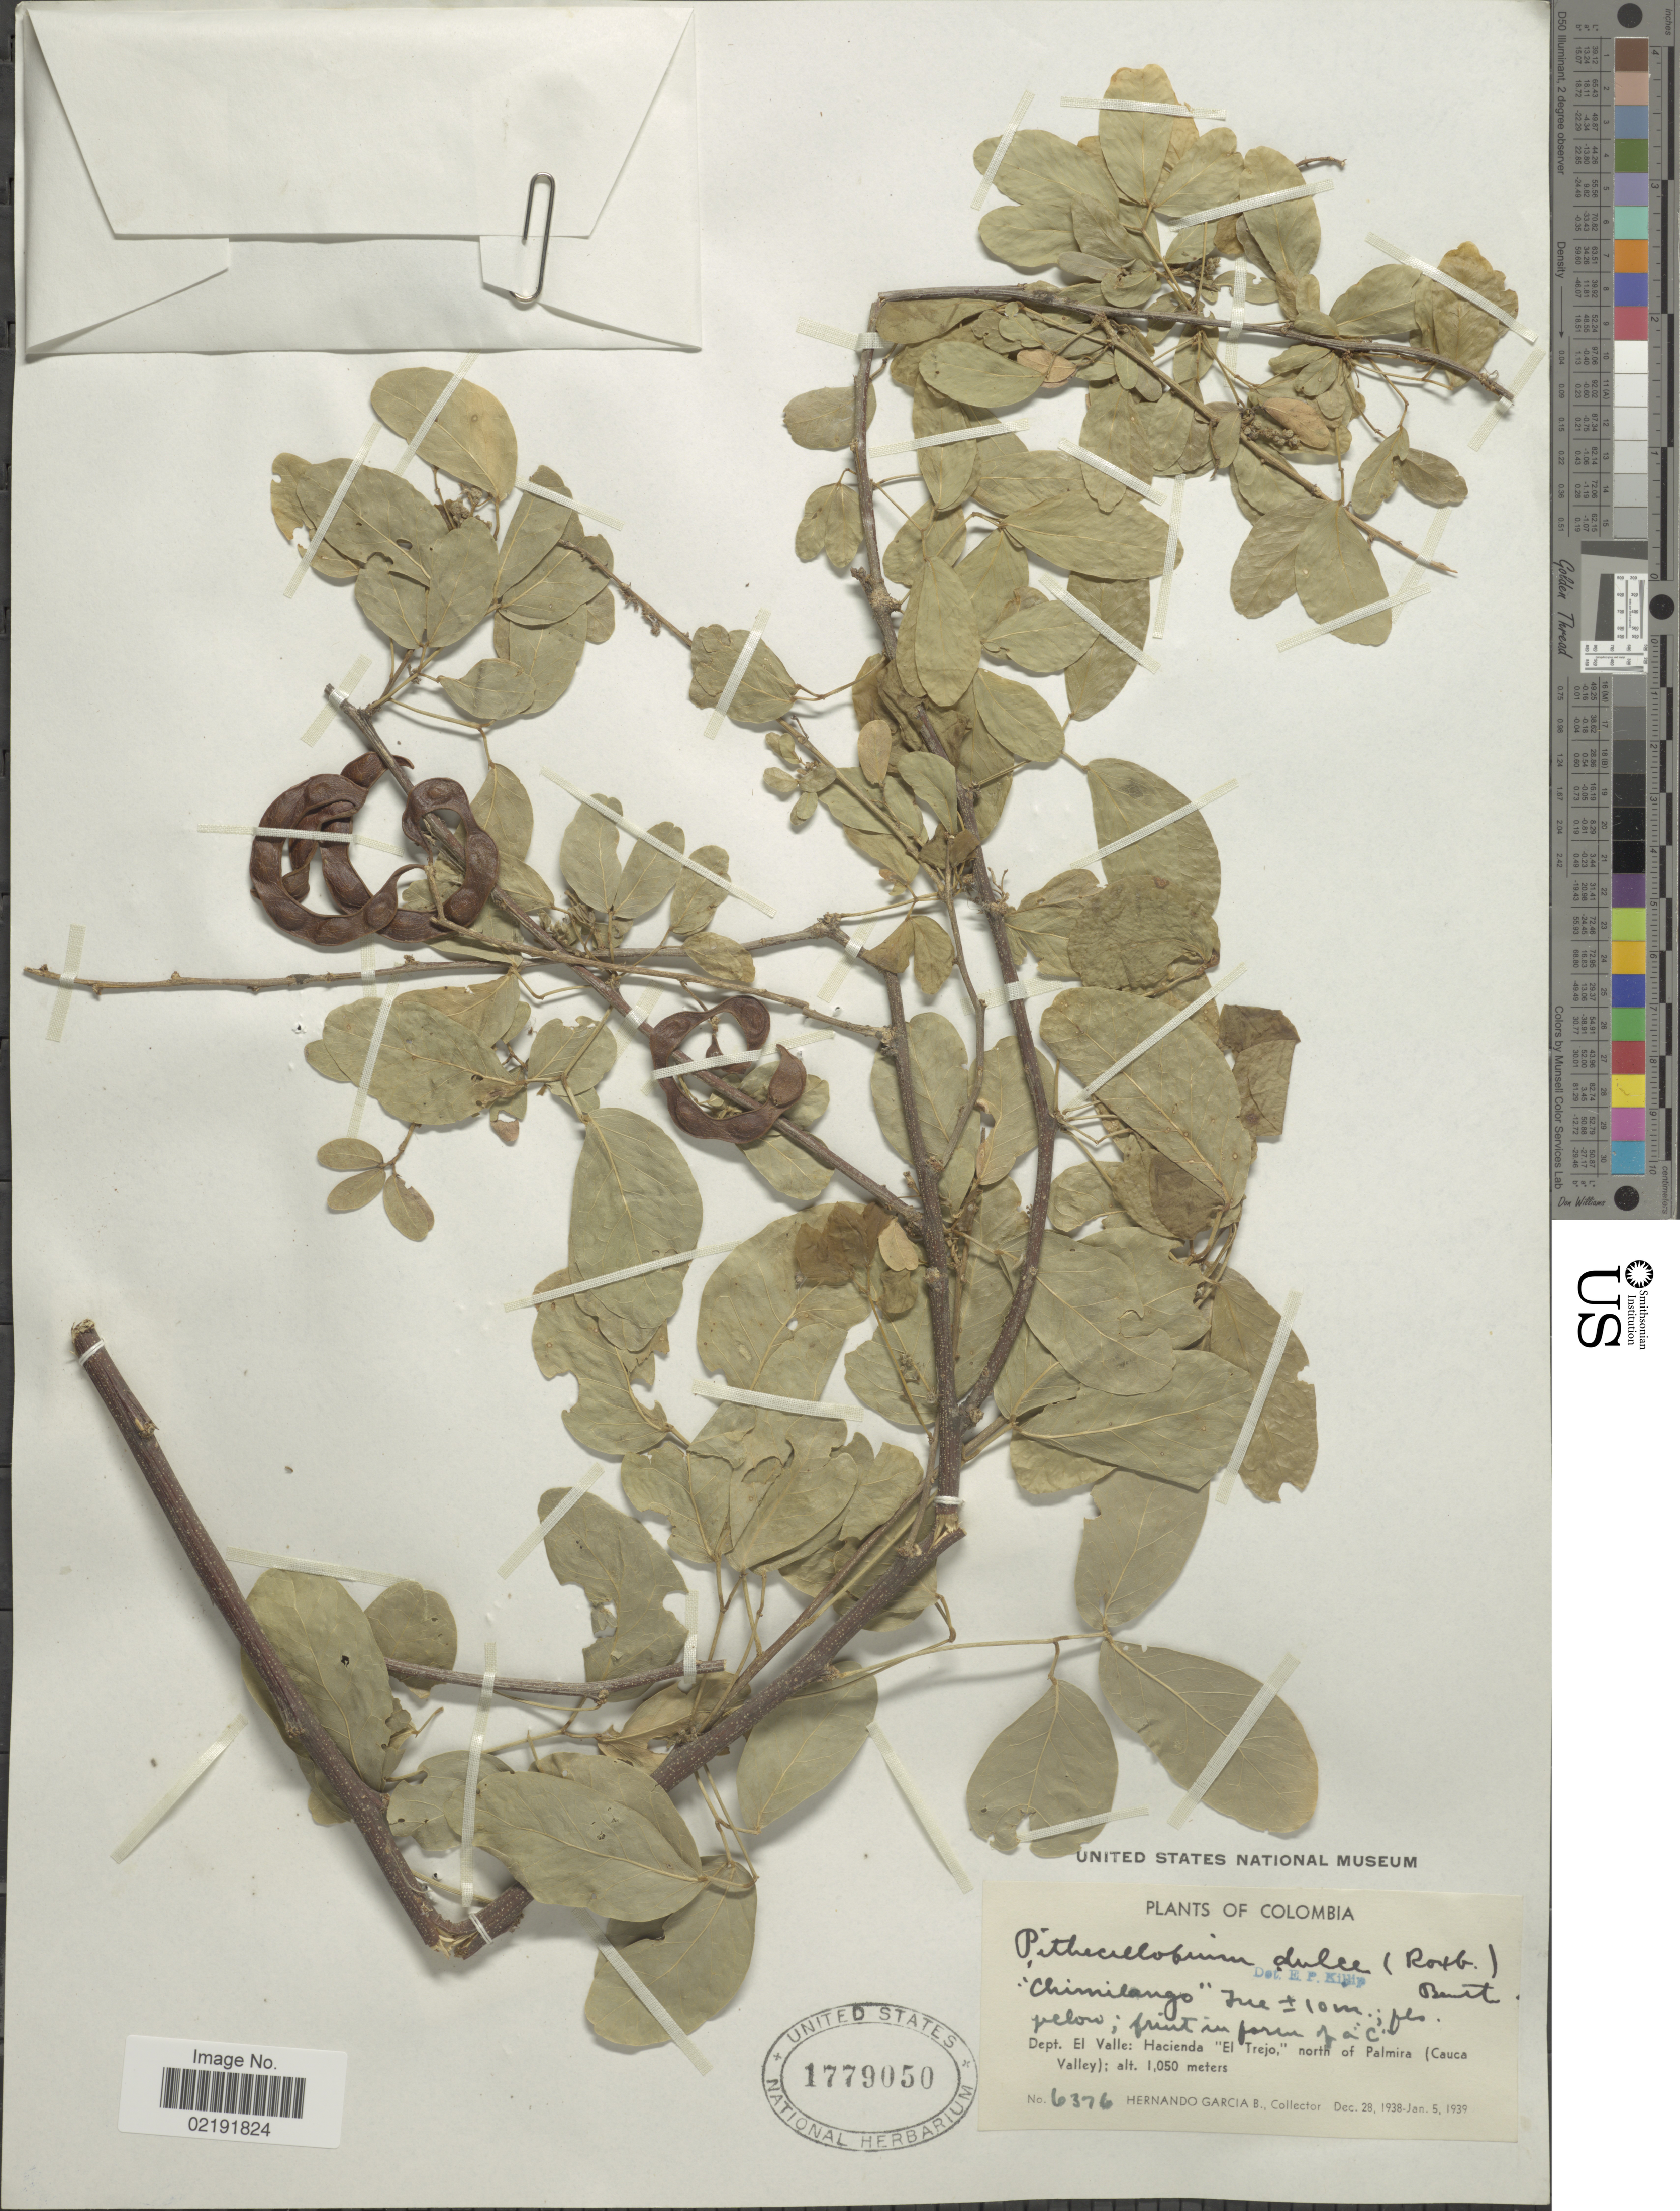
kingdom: Plantae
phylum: Tracheophyta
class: Magnoliopsida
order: Fabales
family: Fabaceae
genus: Pithecellobium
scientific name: Pithecellobium dulce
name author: (Roxb.) Benth.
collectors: H. García Barriga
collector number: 6376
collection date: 1938-12-28/1939-01-05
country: Colombia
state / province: Valle del Cauca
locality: Dept. El Valle: Hacienda "El Trejo", north of Palmira (Cauca Valley)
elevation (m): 1050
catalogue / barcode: US 1779050